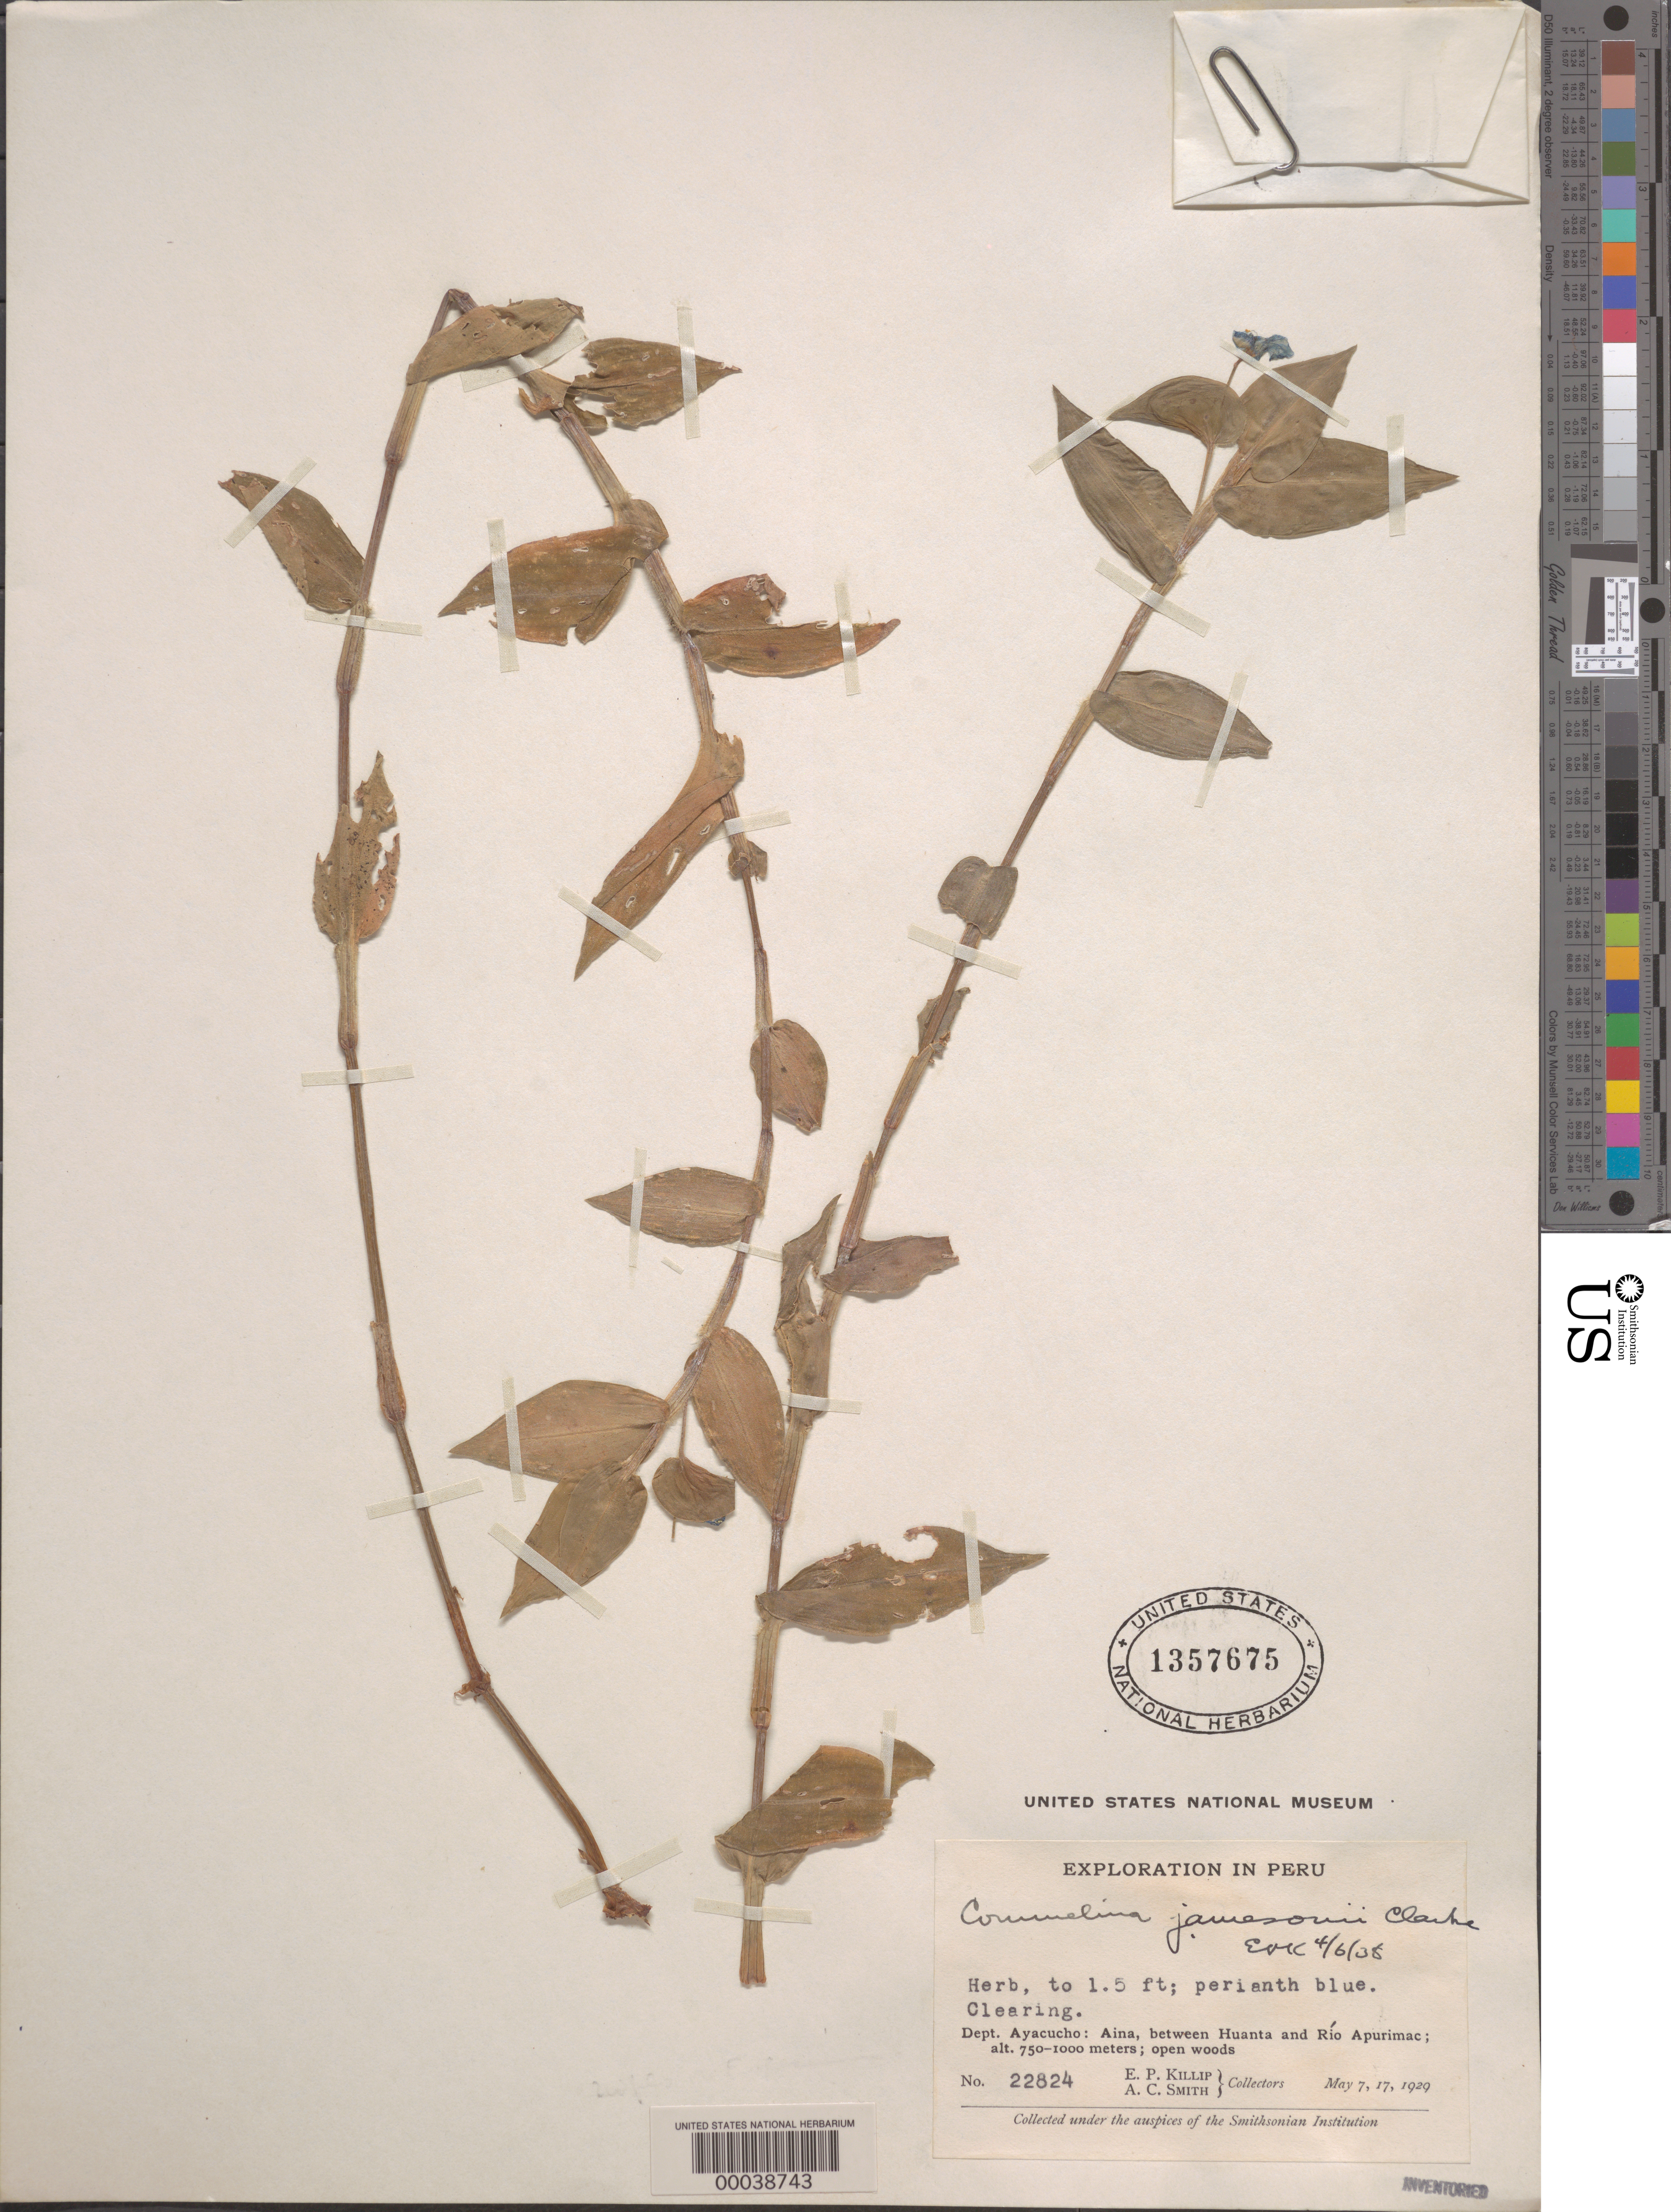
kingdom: Plantae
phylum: Tracheophyta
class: Liliopsida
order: Commelinales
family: Commelinaceae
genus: Commelina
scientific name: Commelina jamesonii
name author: C.B. Clarke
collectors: E. P. Killip & A. C. Smith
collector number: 22824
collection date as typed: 07 May 1929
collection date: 1929-05-07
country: Peru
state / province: Ayacucho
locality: Aina, between Huanta and Río Apurímac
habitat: Open woods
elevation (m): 750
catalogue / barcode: US 1357675